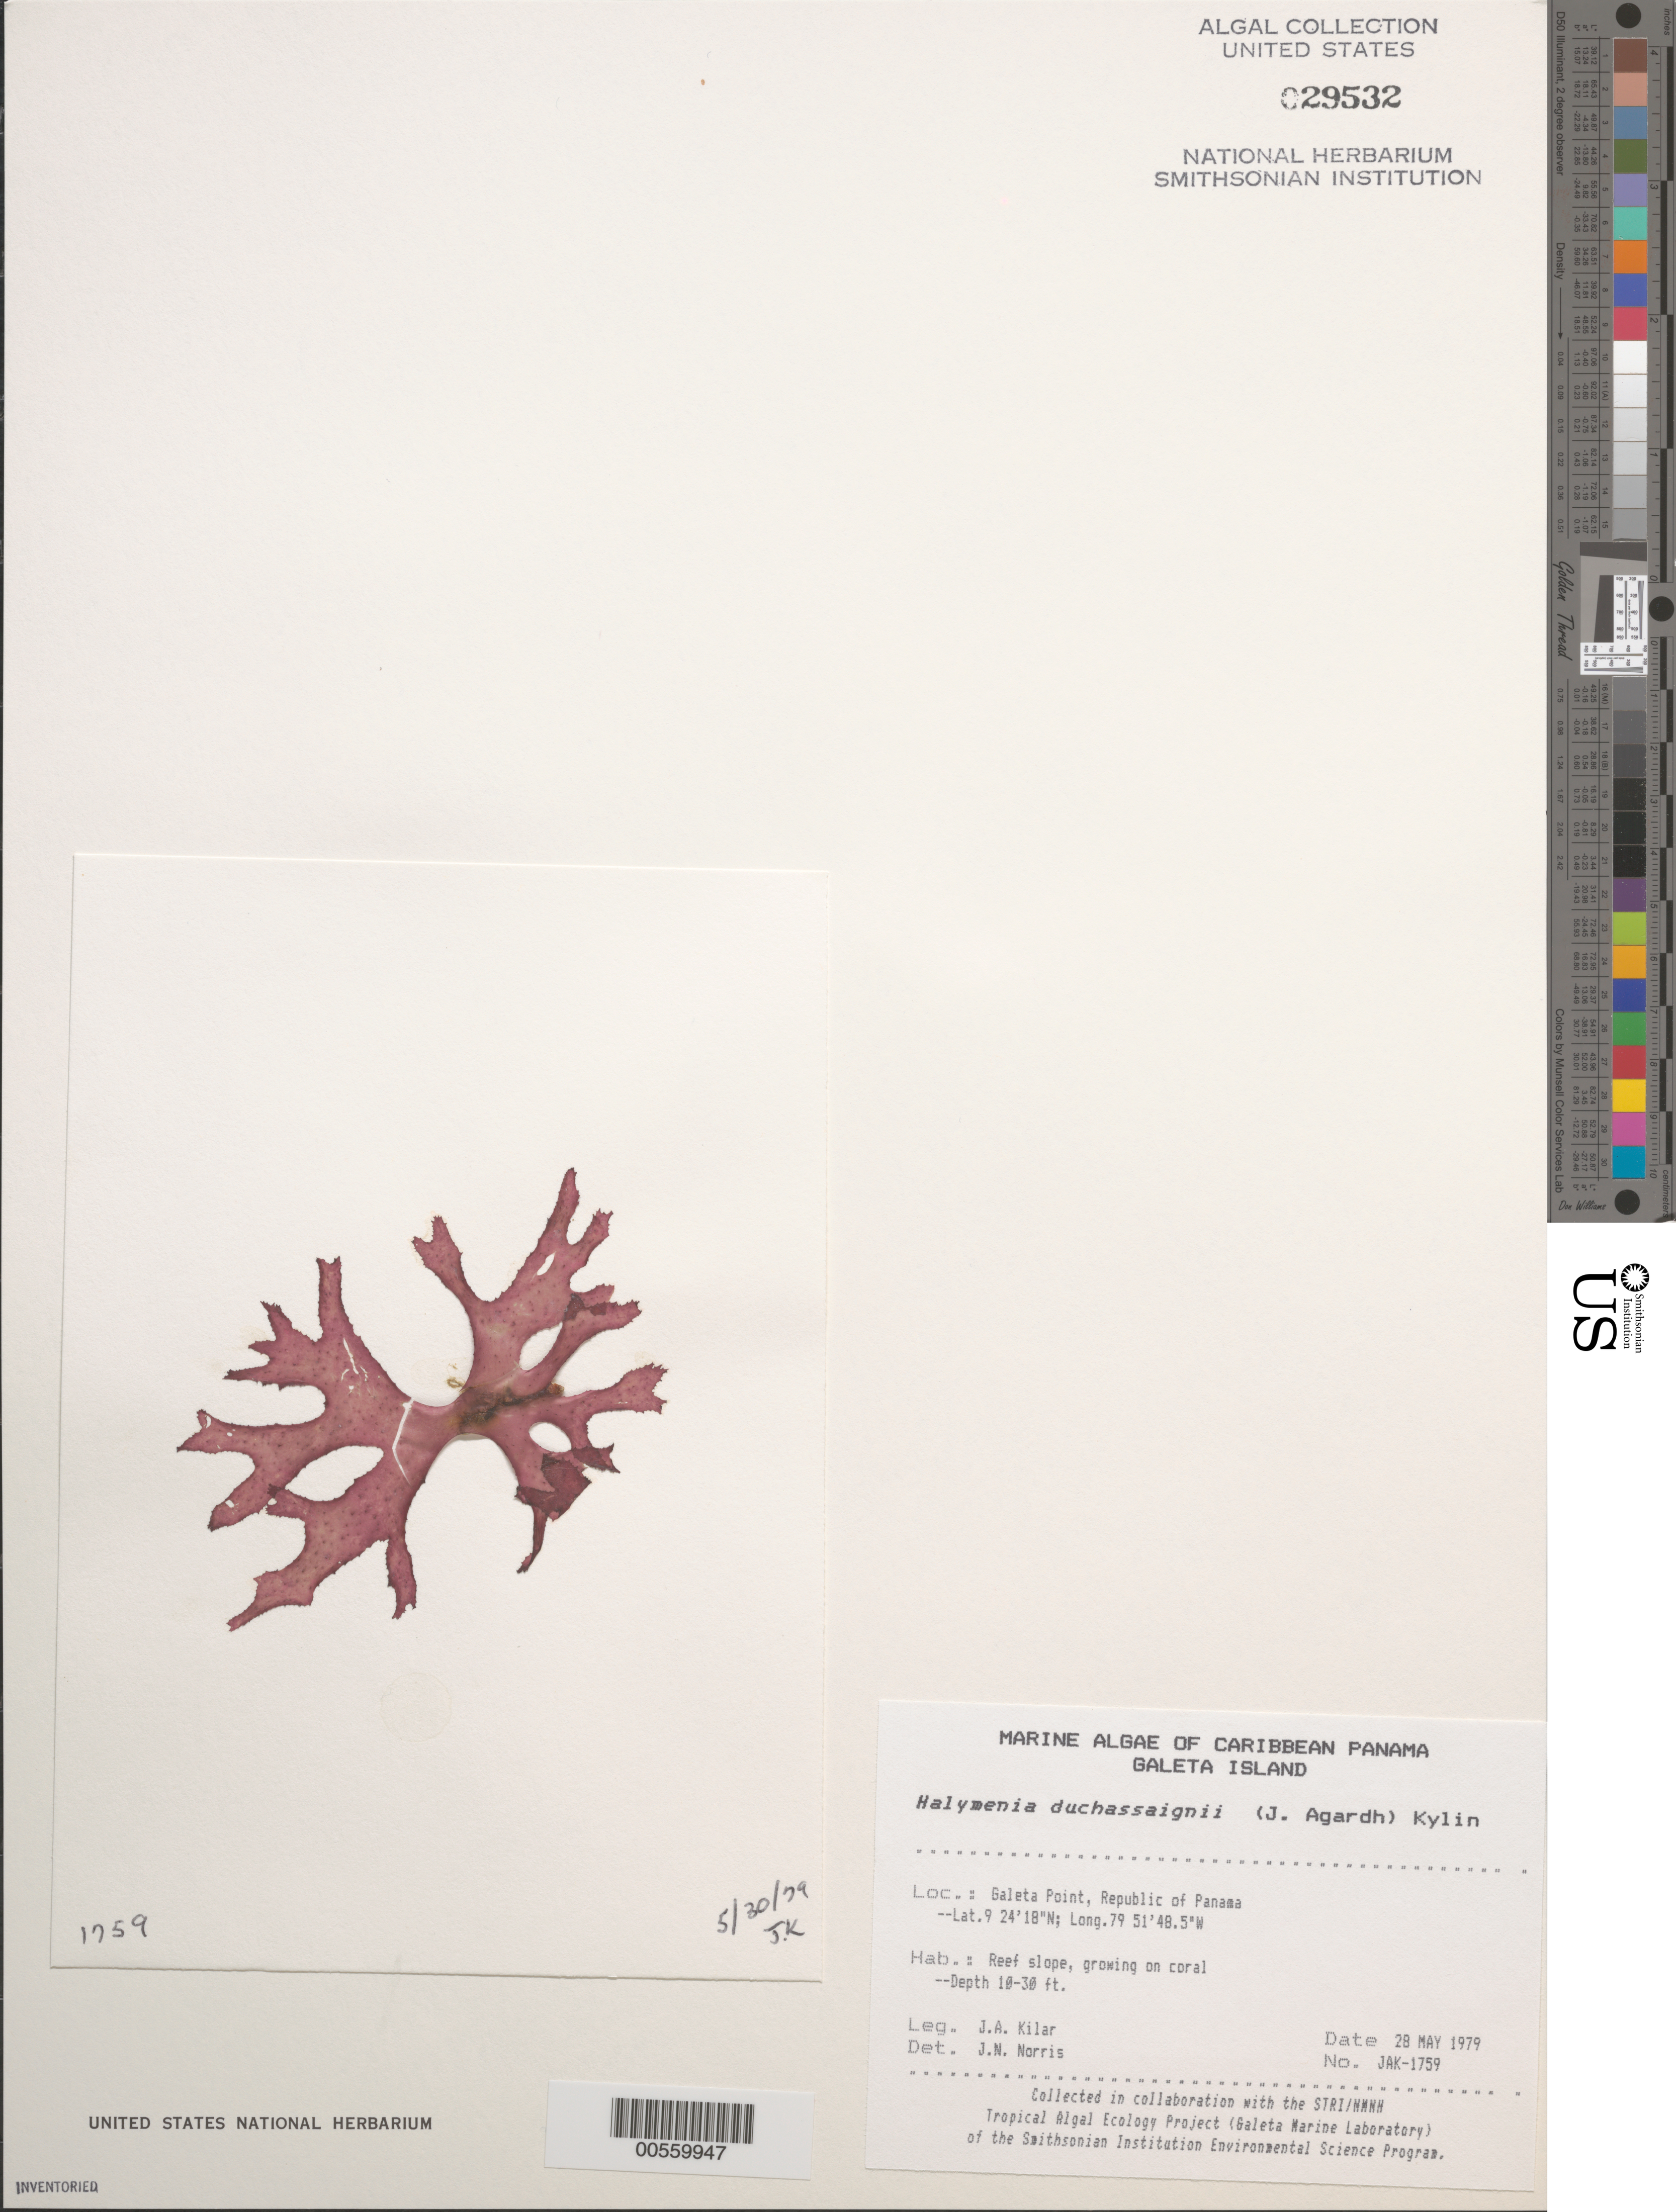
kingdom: Plantae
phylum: Rhodophyta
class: Florideophyceae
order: Halymeniales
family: Halymeniaceae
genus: Halymenia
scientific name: Halymenia duchassaignii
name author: (J. Agardh) Kylin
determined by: Norris, James N.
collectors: J. A. Kilar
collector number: JAK-1759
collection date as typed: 28 May 1979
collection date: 1979-05-28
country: Panama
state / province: Colón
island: Galeta Island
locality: Galeta Point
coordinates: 9 24' 18" N, 79 51' 48.5" W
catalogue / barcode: US 29532